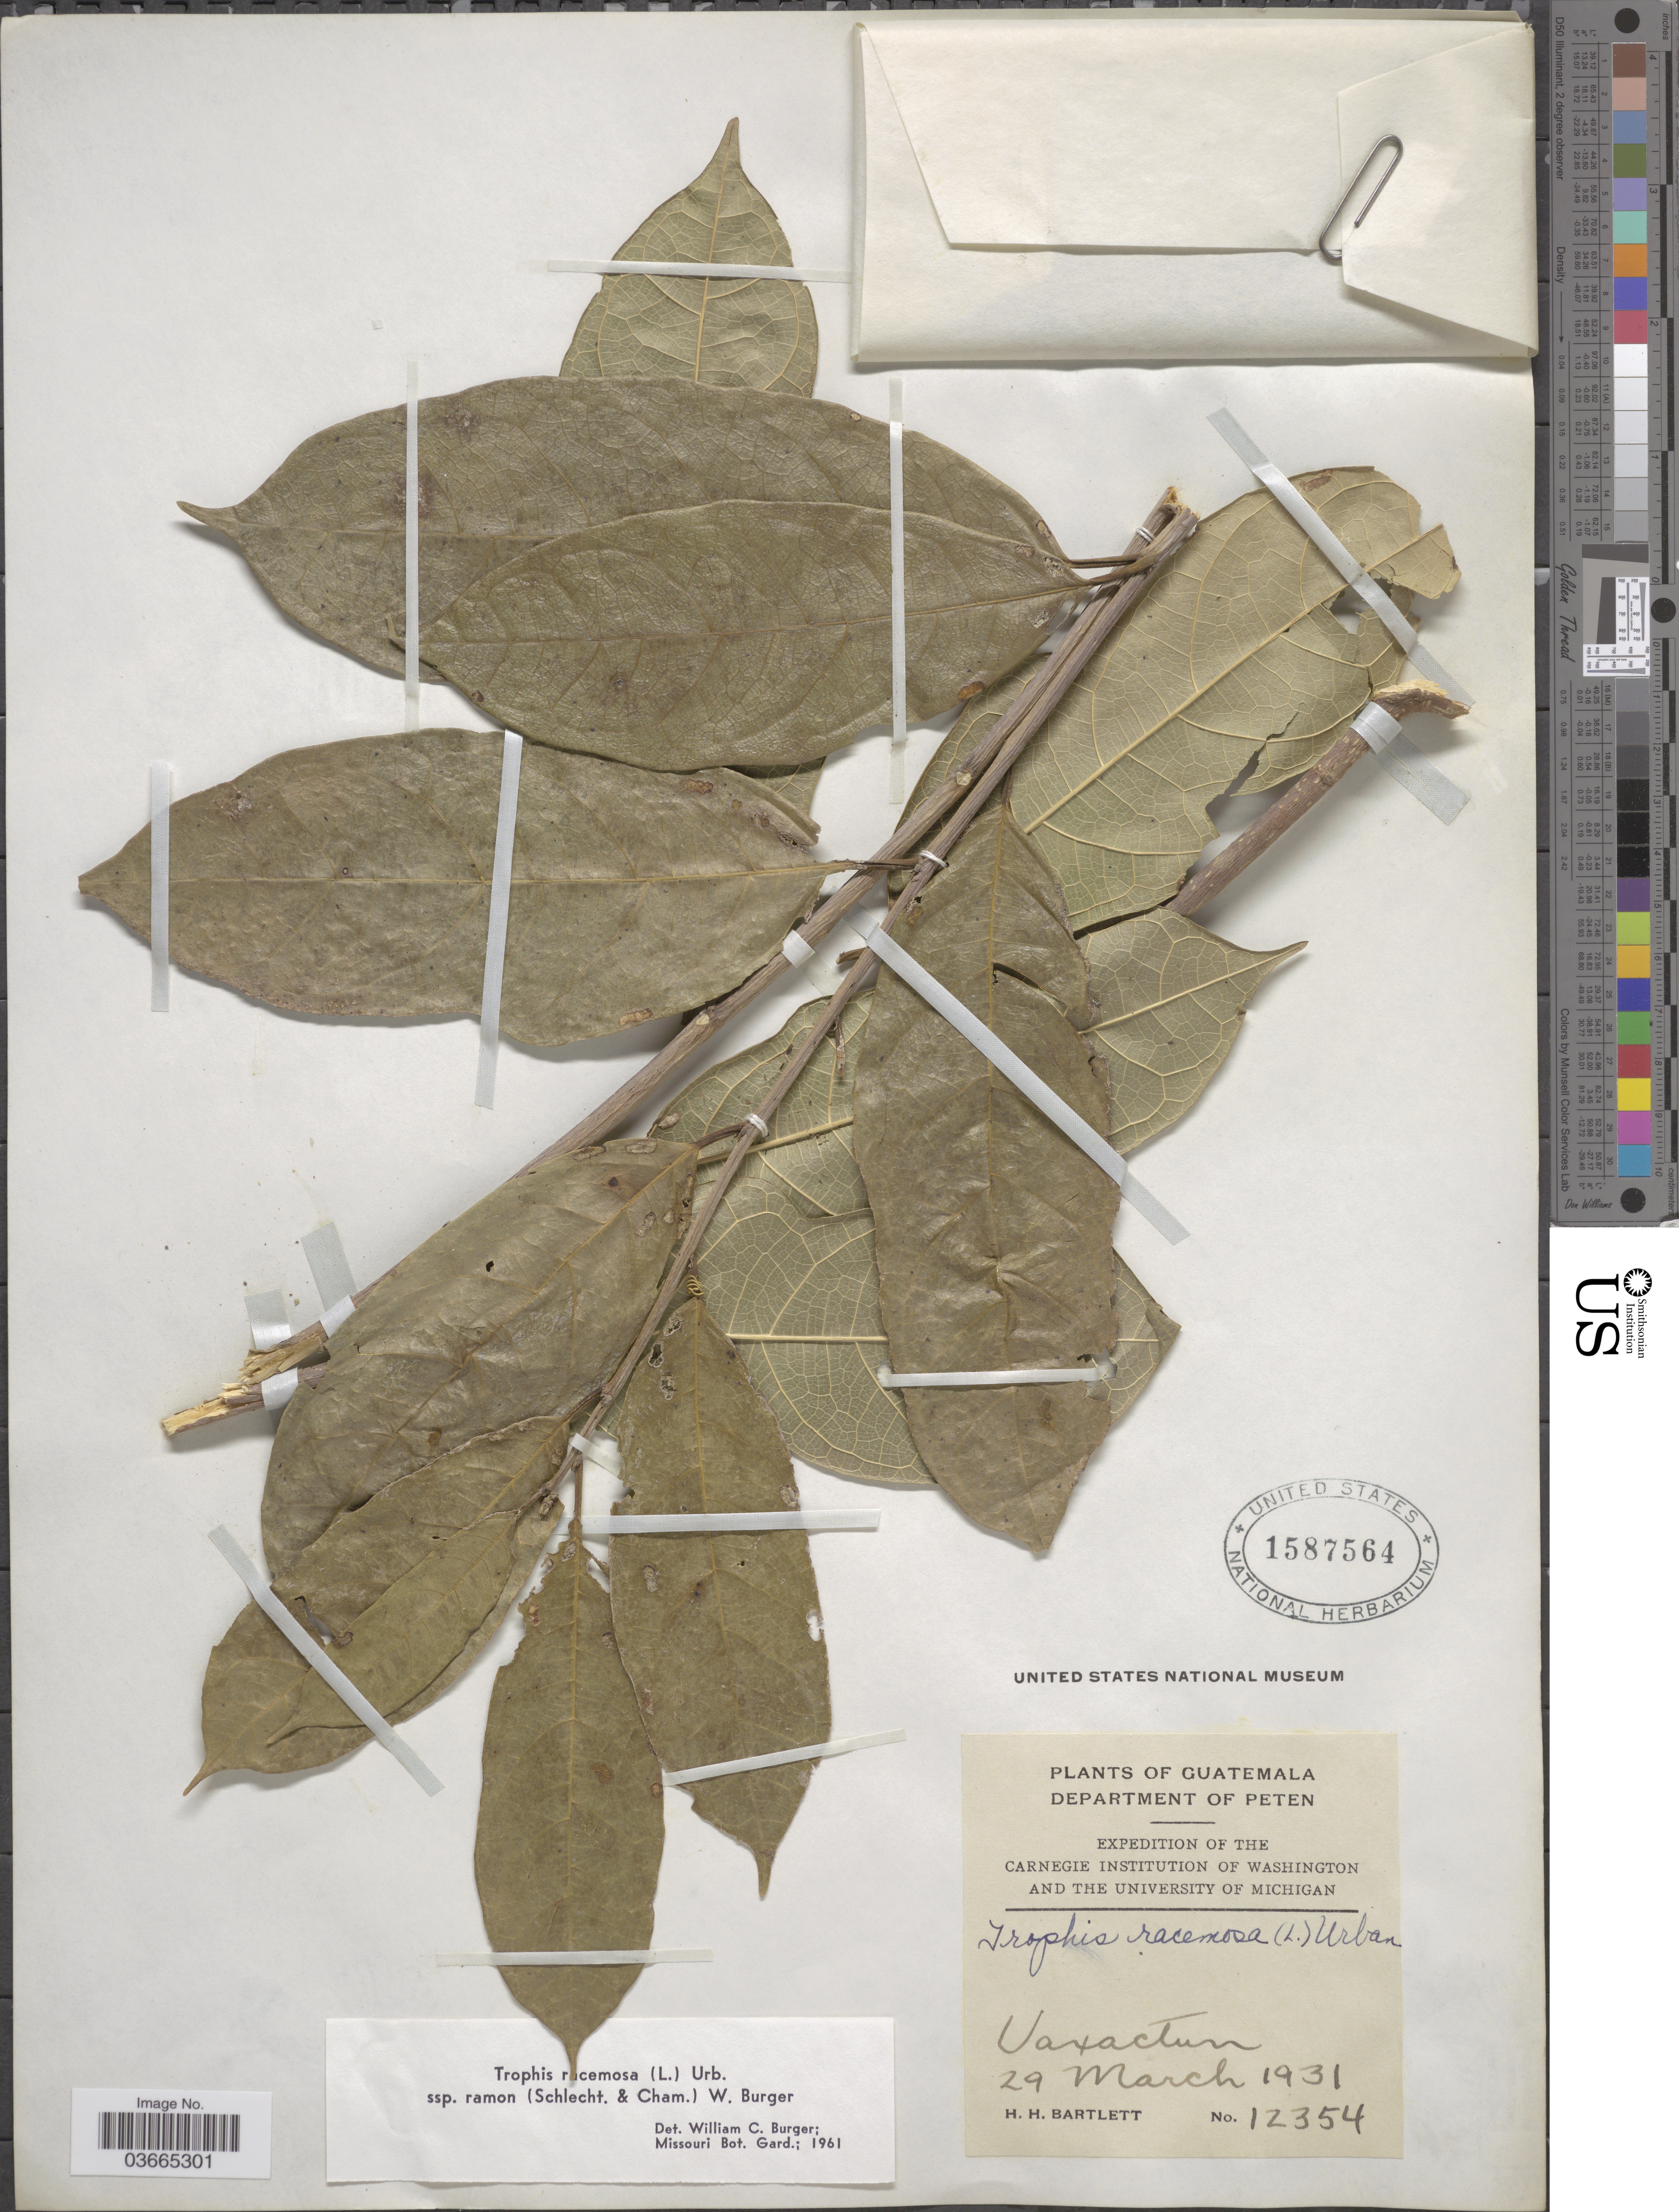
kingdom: Plantae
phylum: Tracheophyta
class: Magnoliopsida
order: Rosales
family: Moraceae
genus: Trophis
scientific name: Trophis racemosa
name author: (L.) Urb.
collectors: H. H. Bartlett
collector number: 12354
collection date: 1931-03-29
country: Guatemala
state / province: El Peten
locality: Uaxactun.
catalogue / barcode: US 1587564